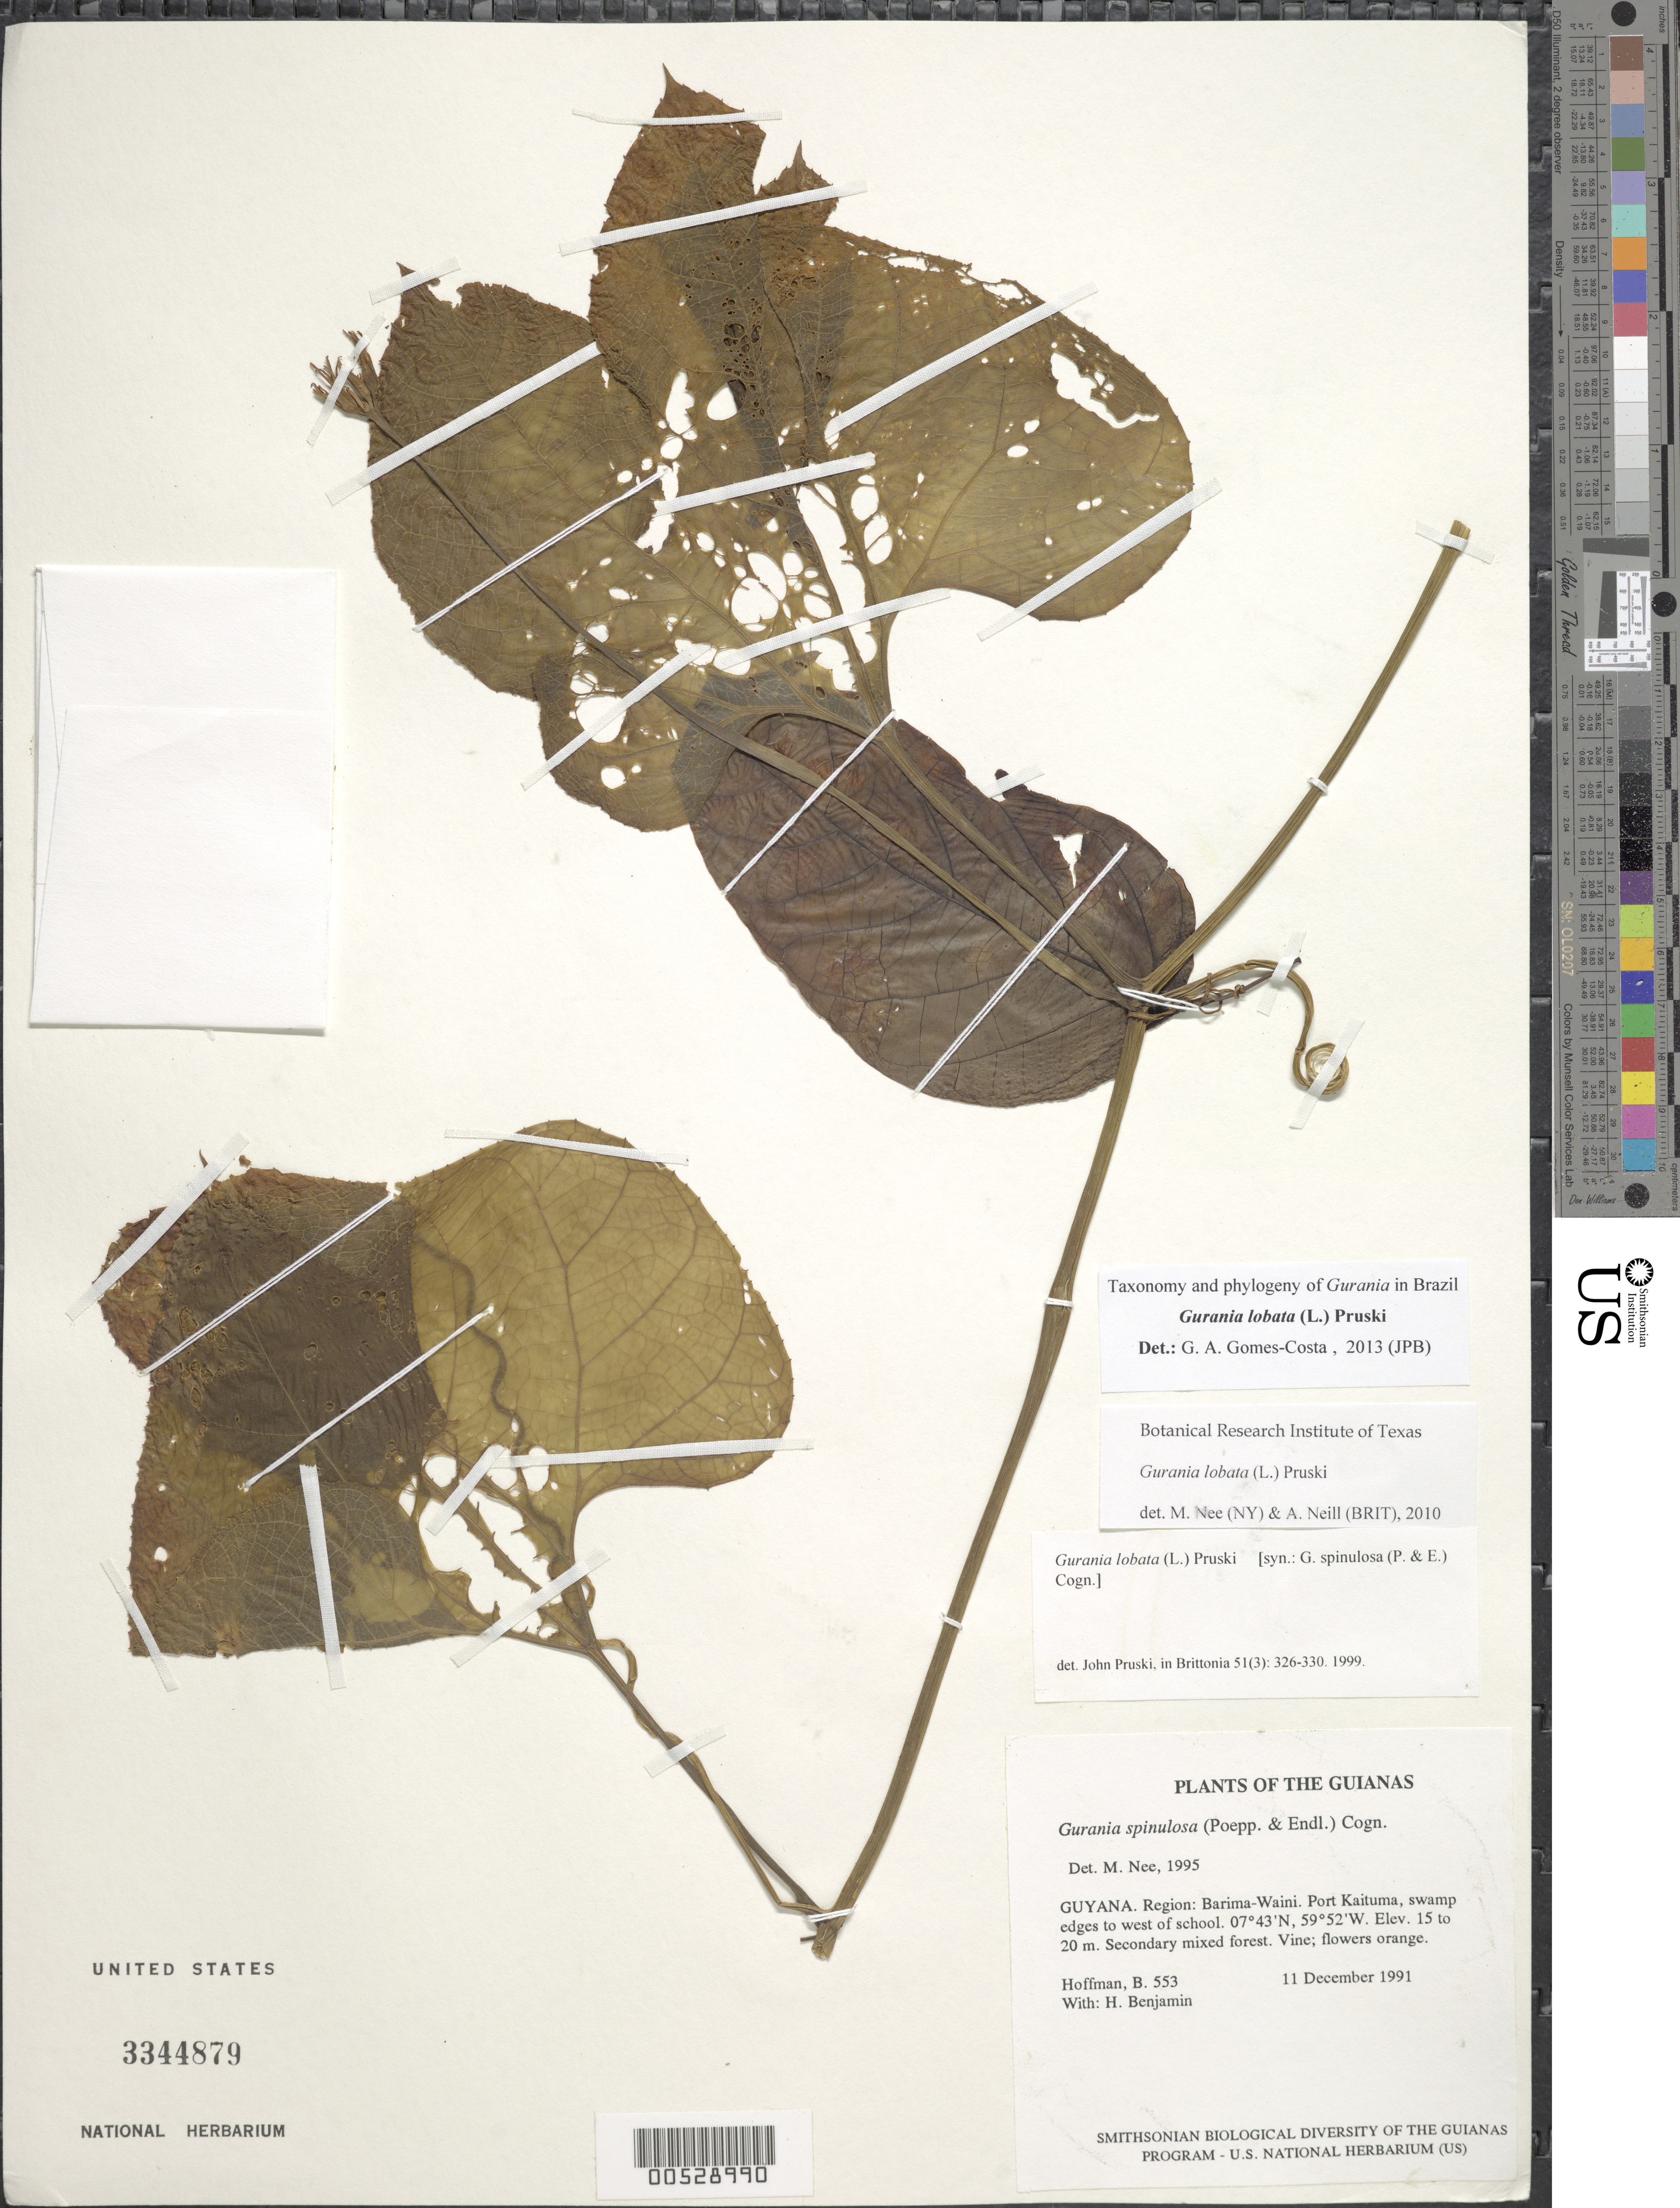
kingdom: Plantae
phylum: Tracheophyta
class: Magnoliopsida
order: Cucurbitales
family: Cucurbitaceae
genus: Gurania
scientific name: Gurania lobata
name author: (L.) Pruski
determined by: Gomes-Costa, G. A.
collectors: B. Hoffman & H. Benjamin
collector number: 553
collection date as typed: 11 December 1991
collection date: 1991-12-11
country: Guyana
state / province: Barima-Waini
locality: Port Kaituma, swamp edges to west of school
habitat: Secondary mixed forest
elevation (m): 15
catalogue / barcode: US 3344879